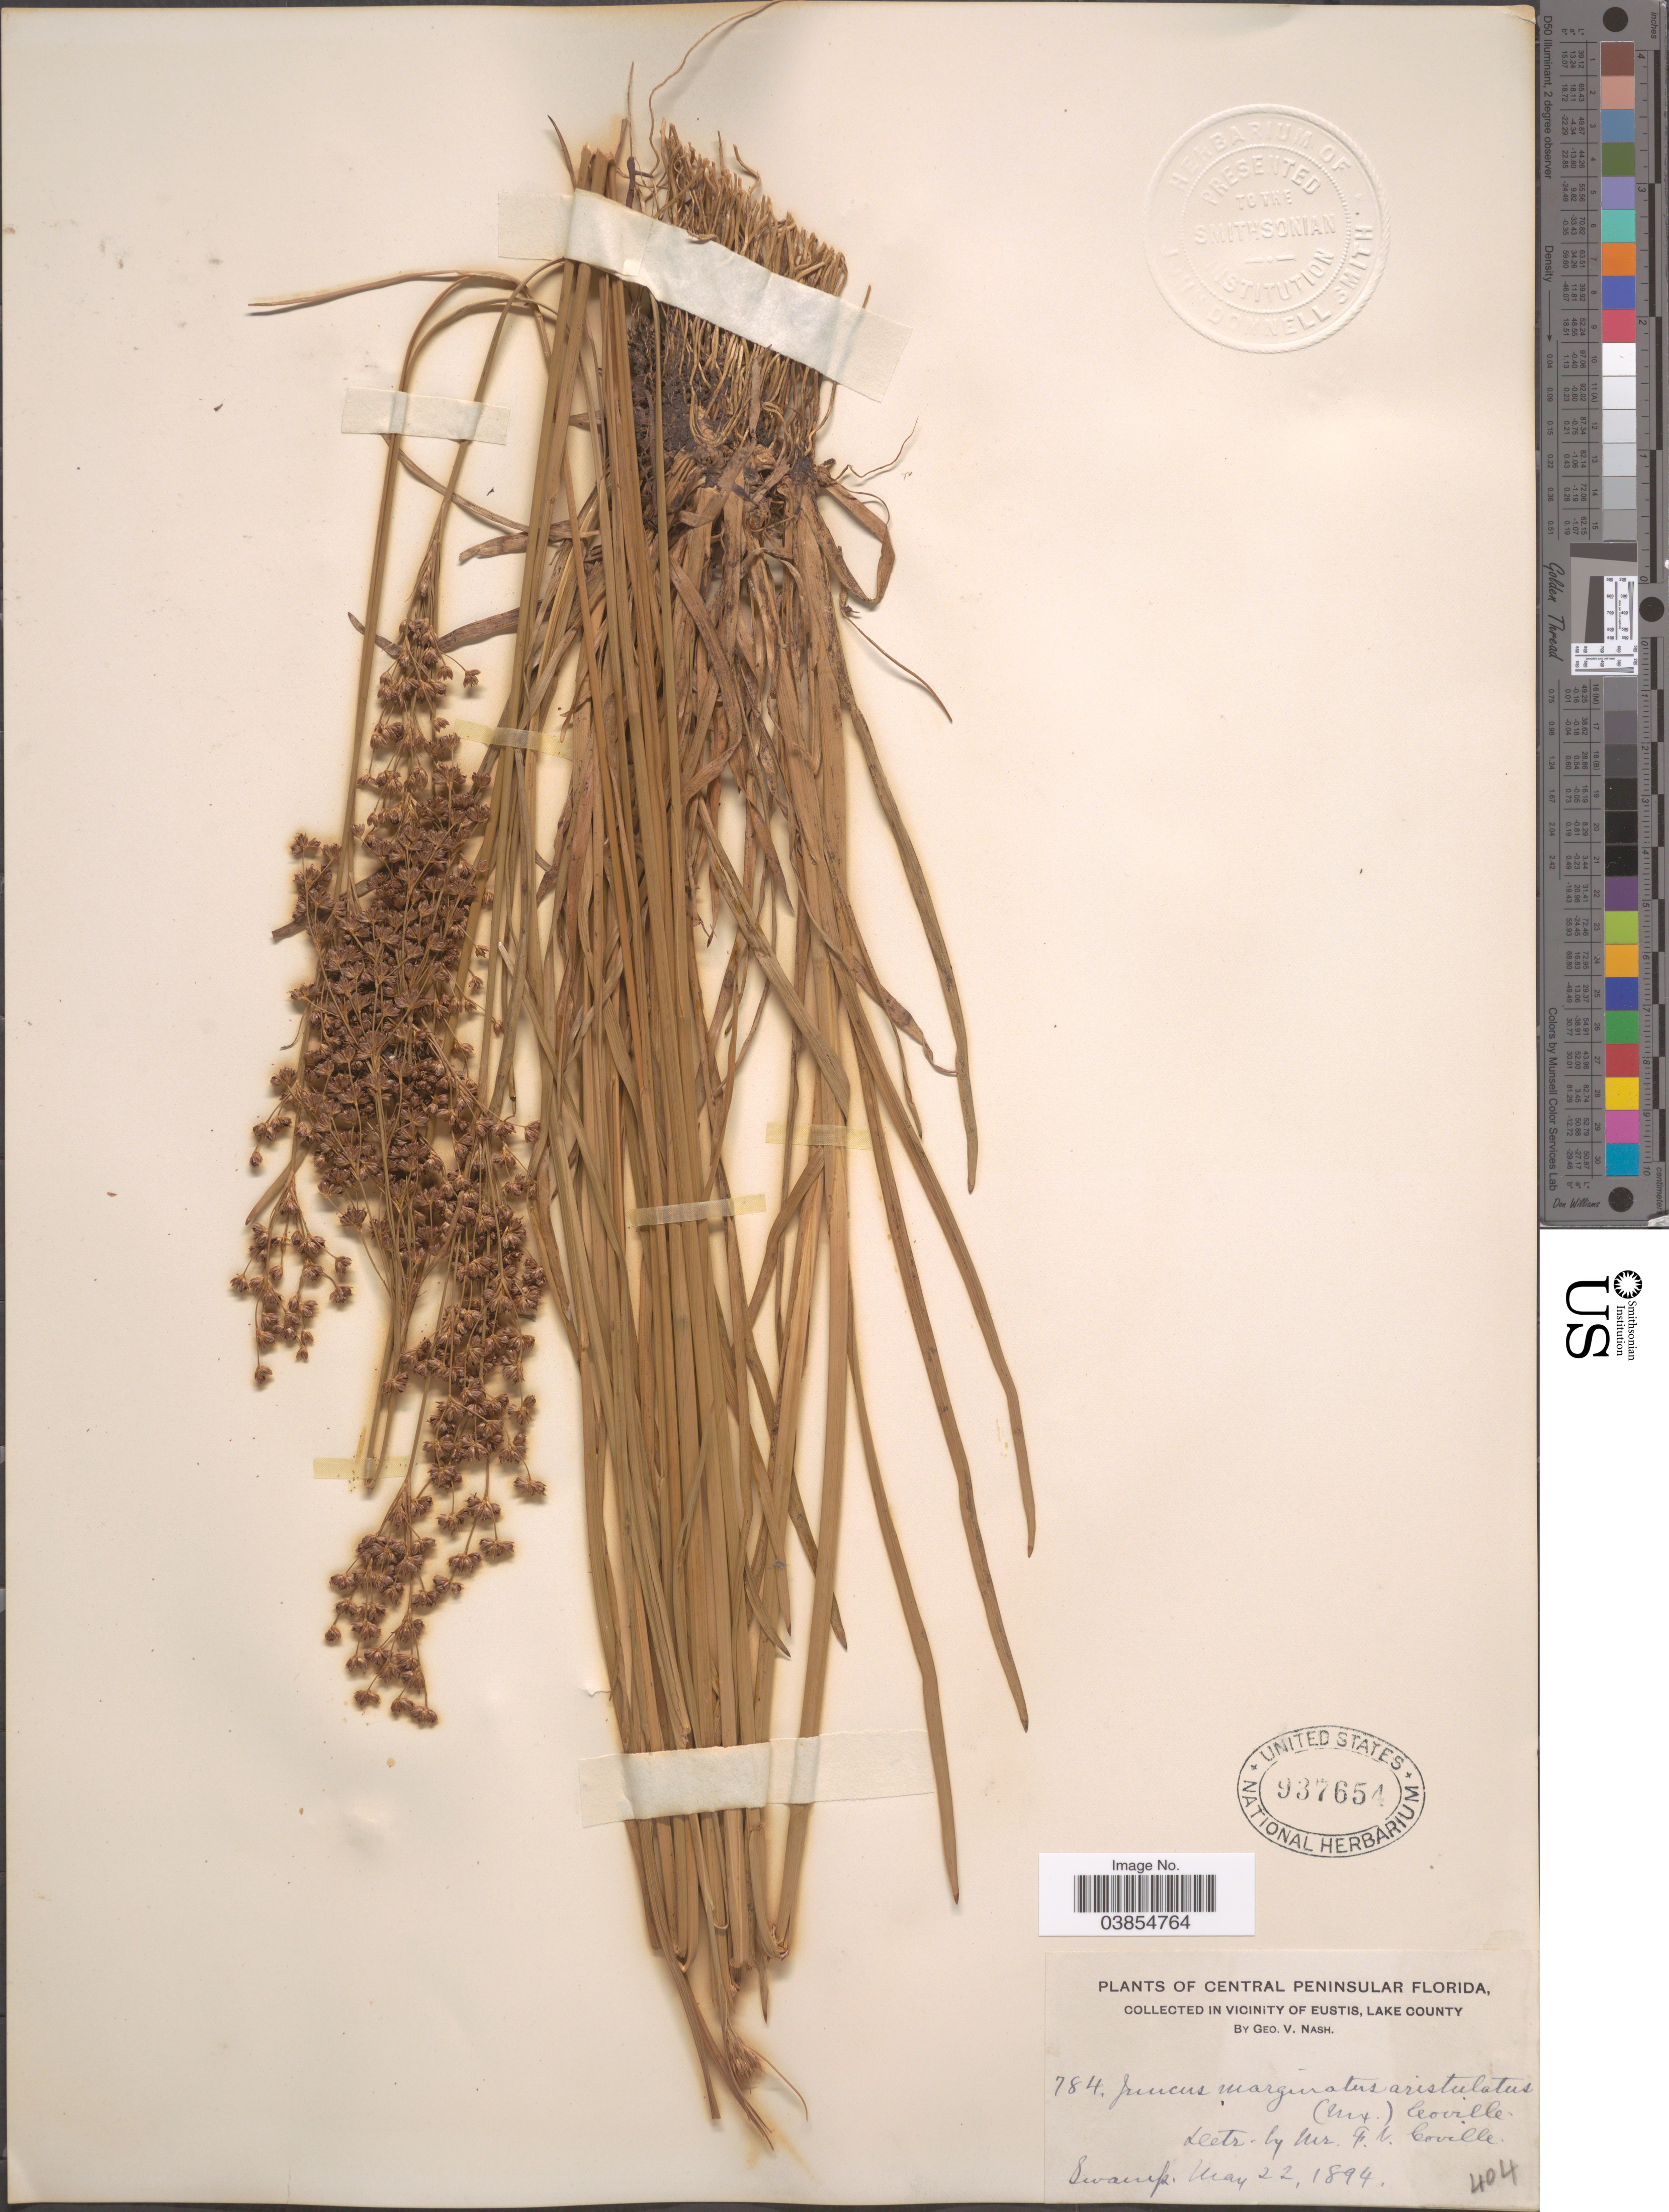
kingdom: Plantae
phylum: Tracheophyta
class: Liliopsida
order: Poales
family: Juncaceae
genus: Juncus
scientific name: Juncus marginatus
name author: Rostk.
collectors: G. V. Nash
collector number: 784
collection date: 1894-05-22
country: United States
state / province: Florida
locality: Central Peninsular Florida. In vicinity of Eustis, Lake County.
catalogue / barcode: US 937654